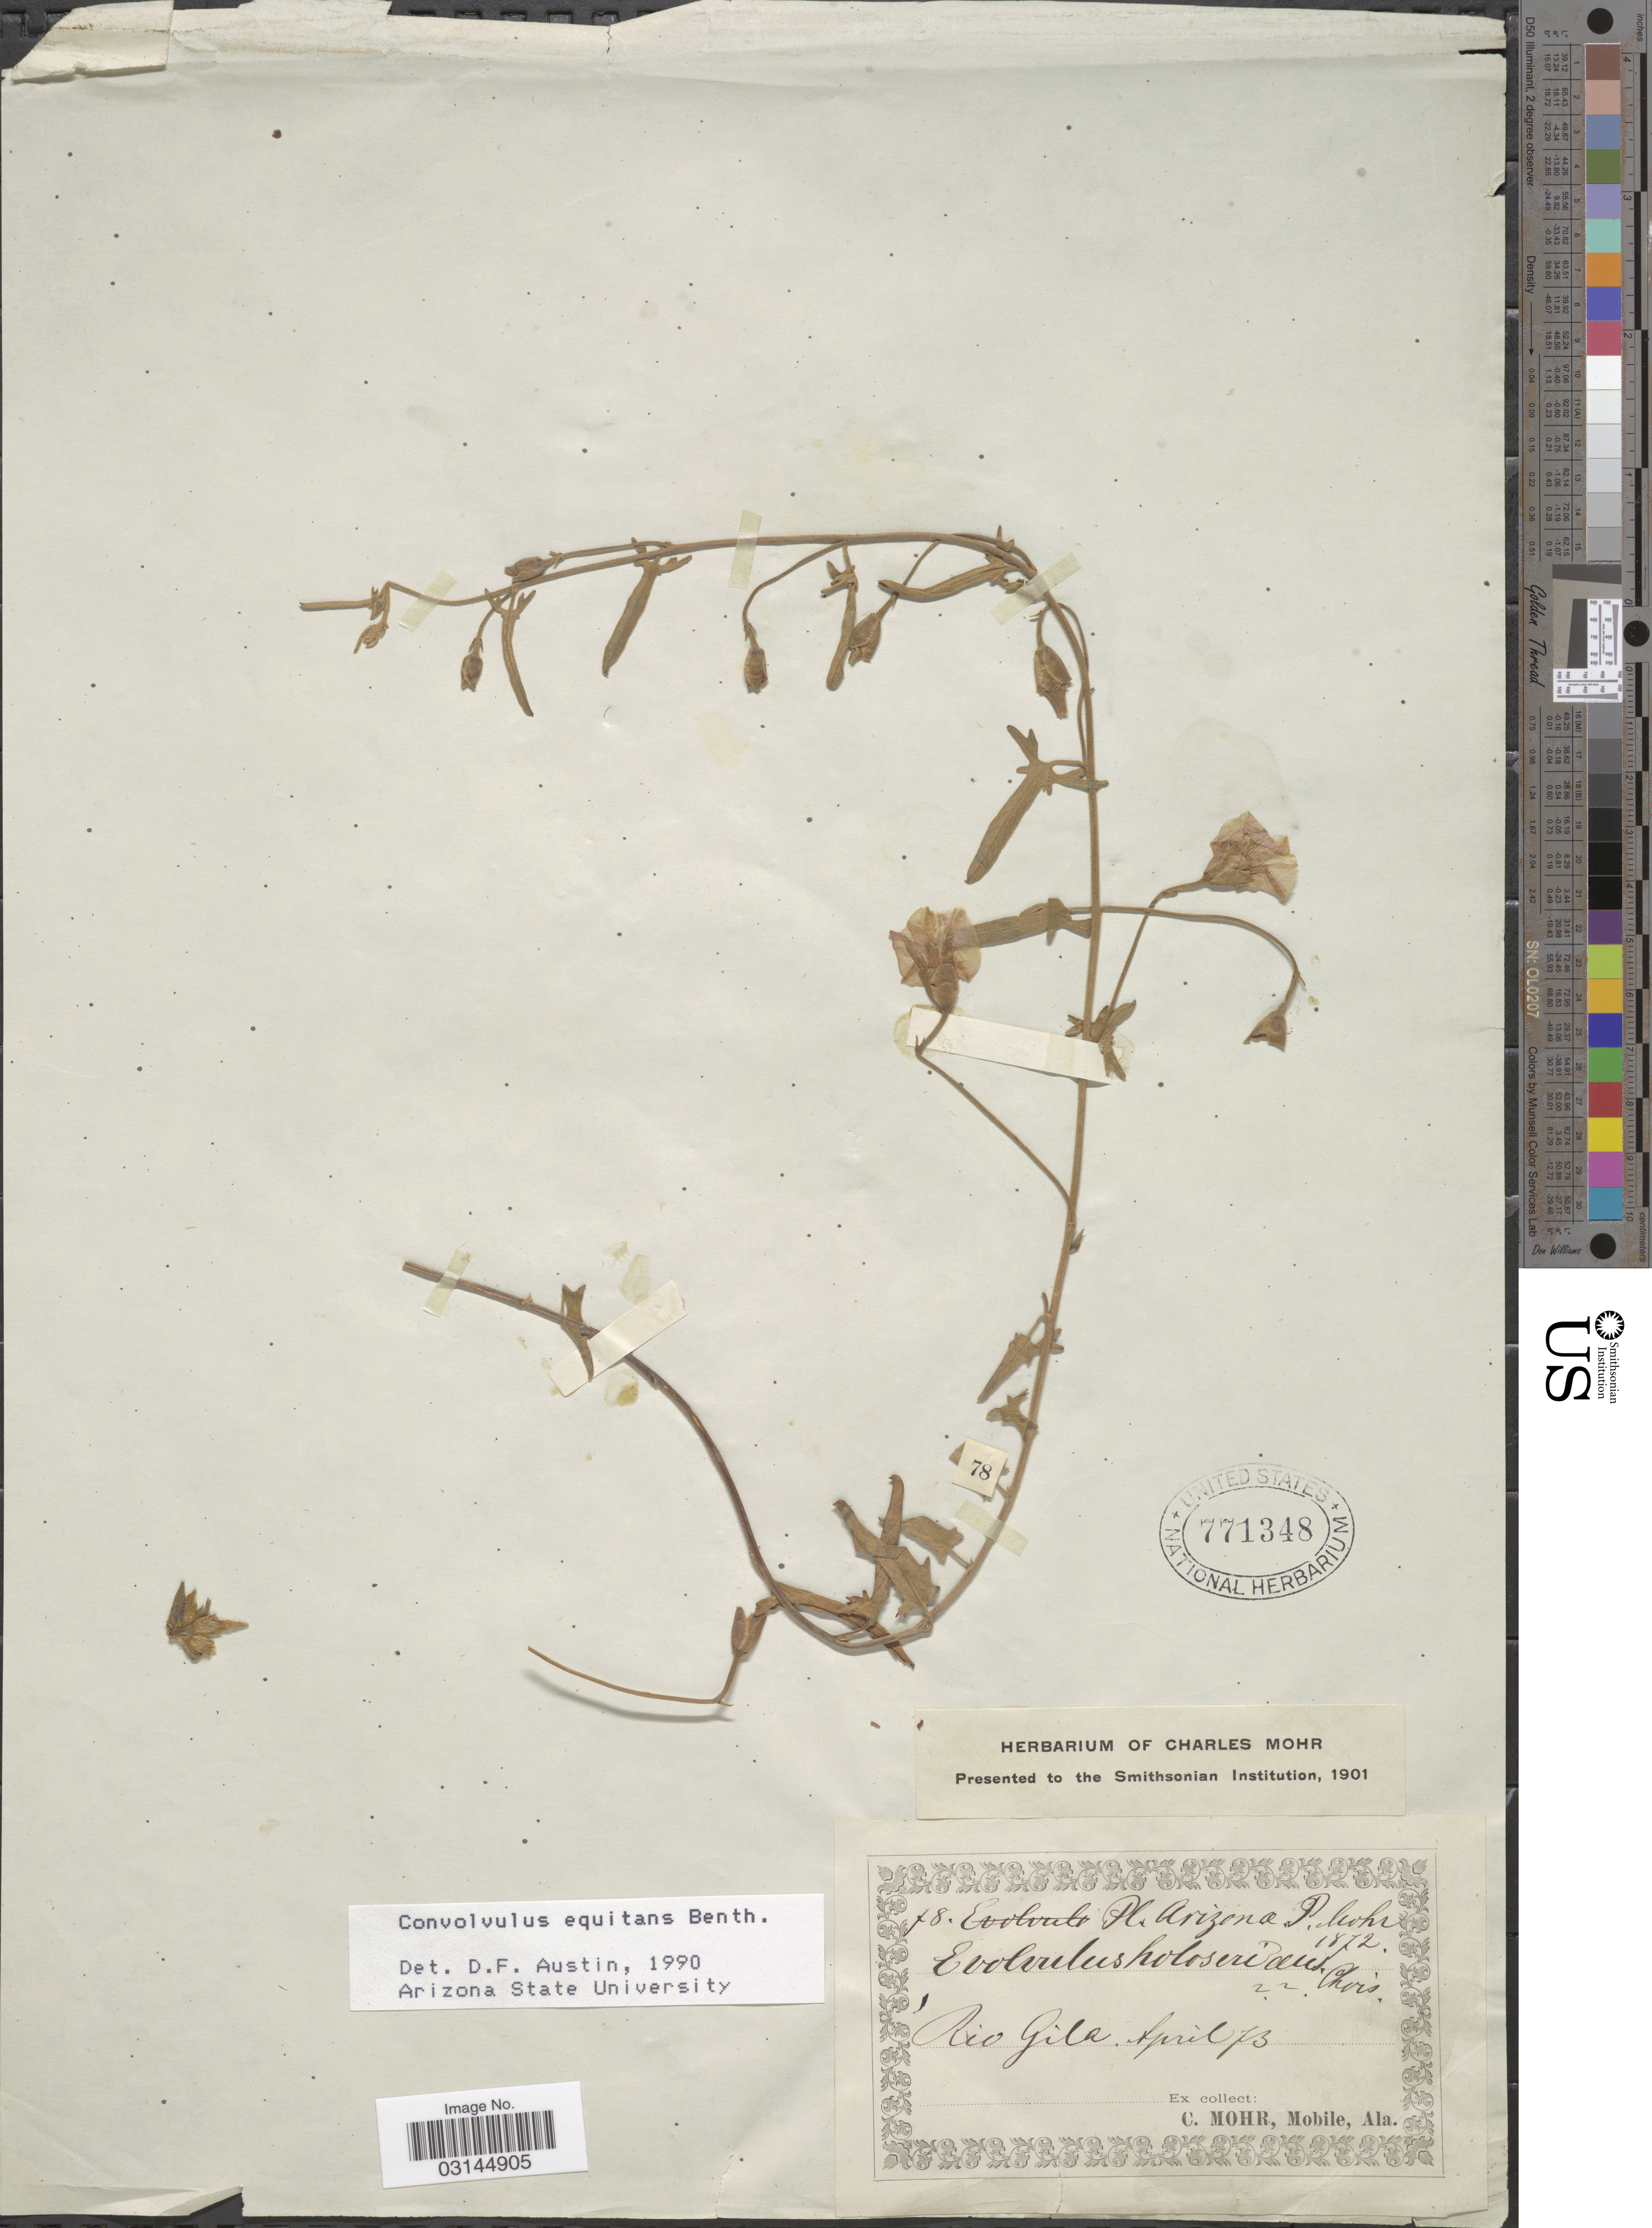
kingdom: Plantae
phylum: Tracheophyta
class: Magnoliopsida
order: Solanales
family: Convolvulaceae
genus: Convolvulus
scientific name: Convolvulus equitans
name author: Benth.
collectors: C. Mohr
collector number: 48*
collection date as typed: Transcribed d/m/y: /4/73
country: United States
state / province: Alabama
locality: Rio Gila.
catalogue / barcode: US 771348